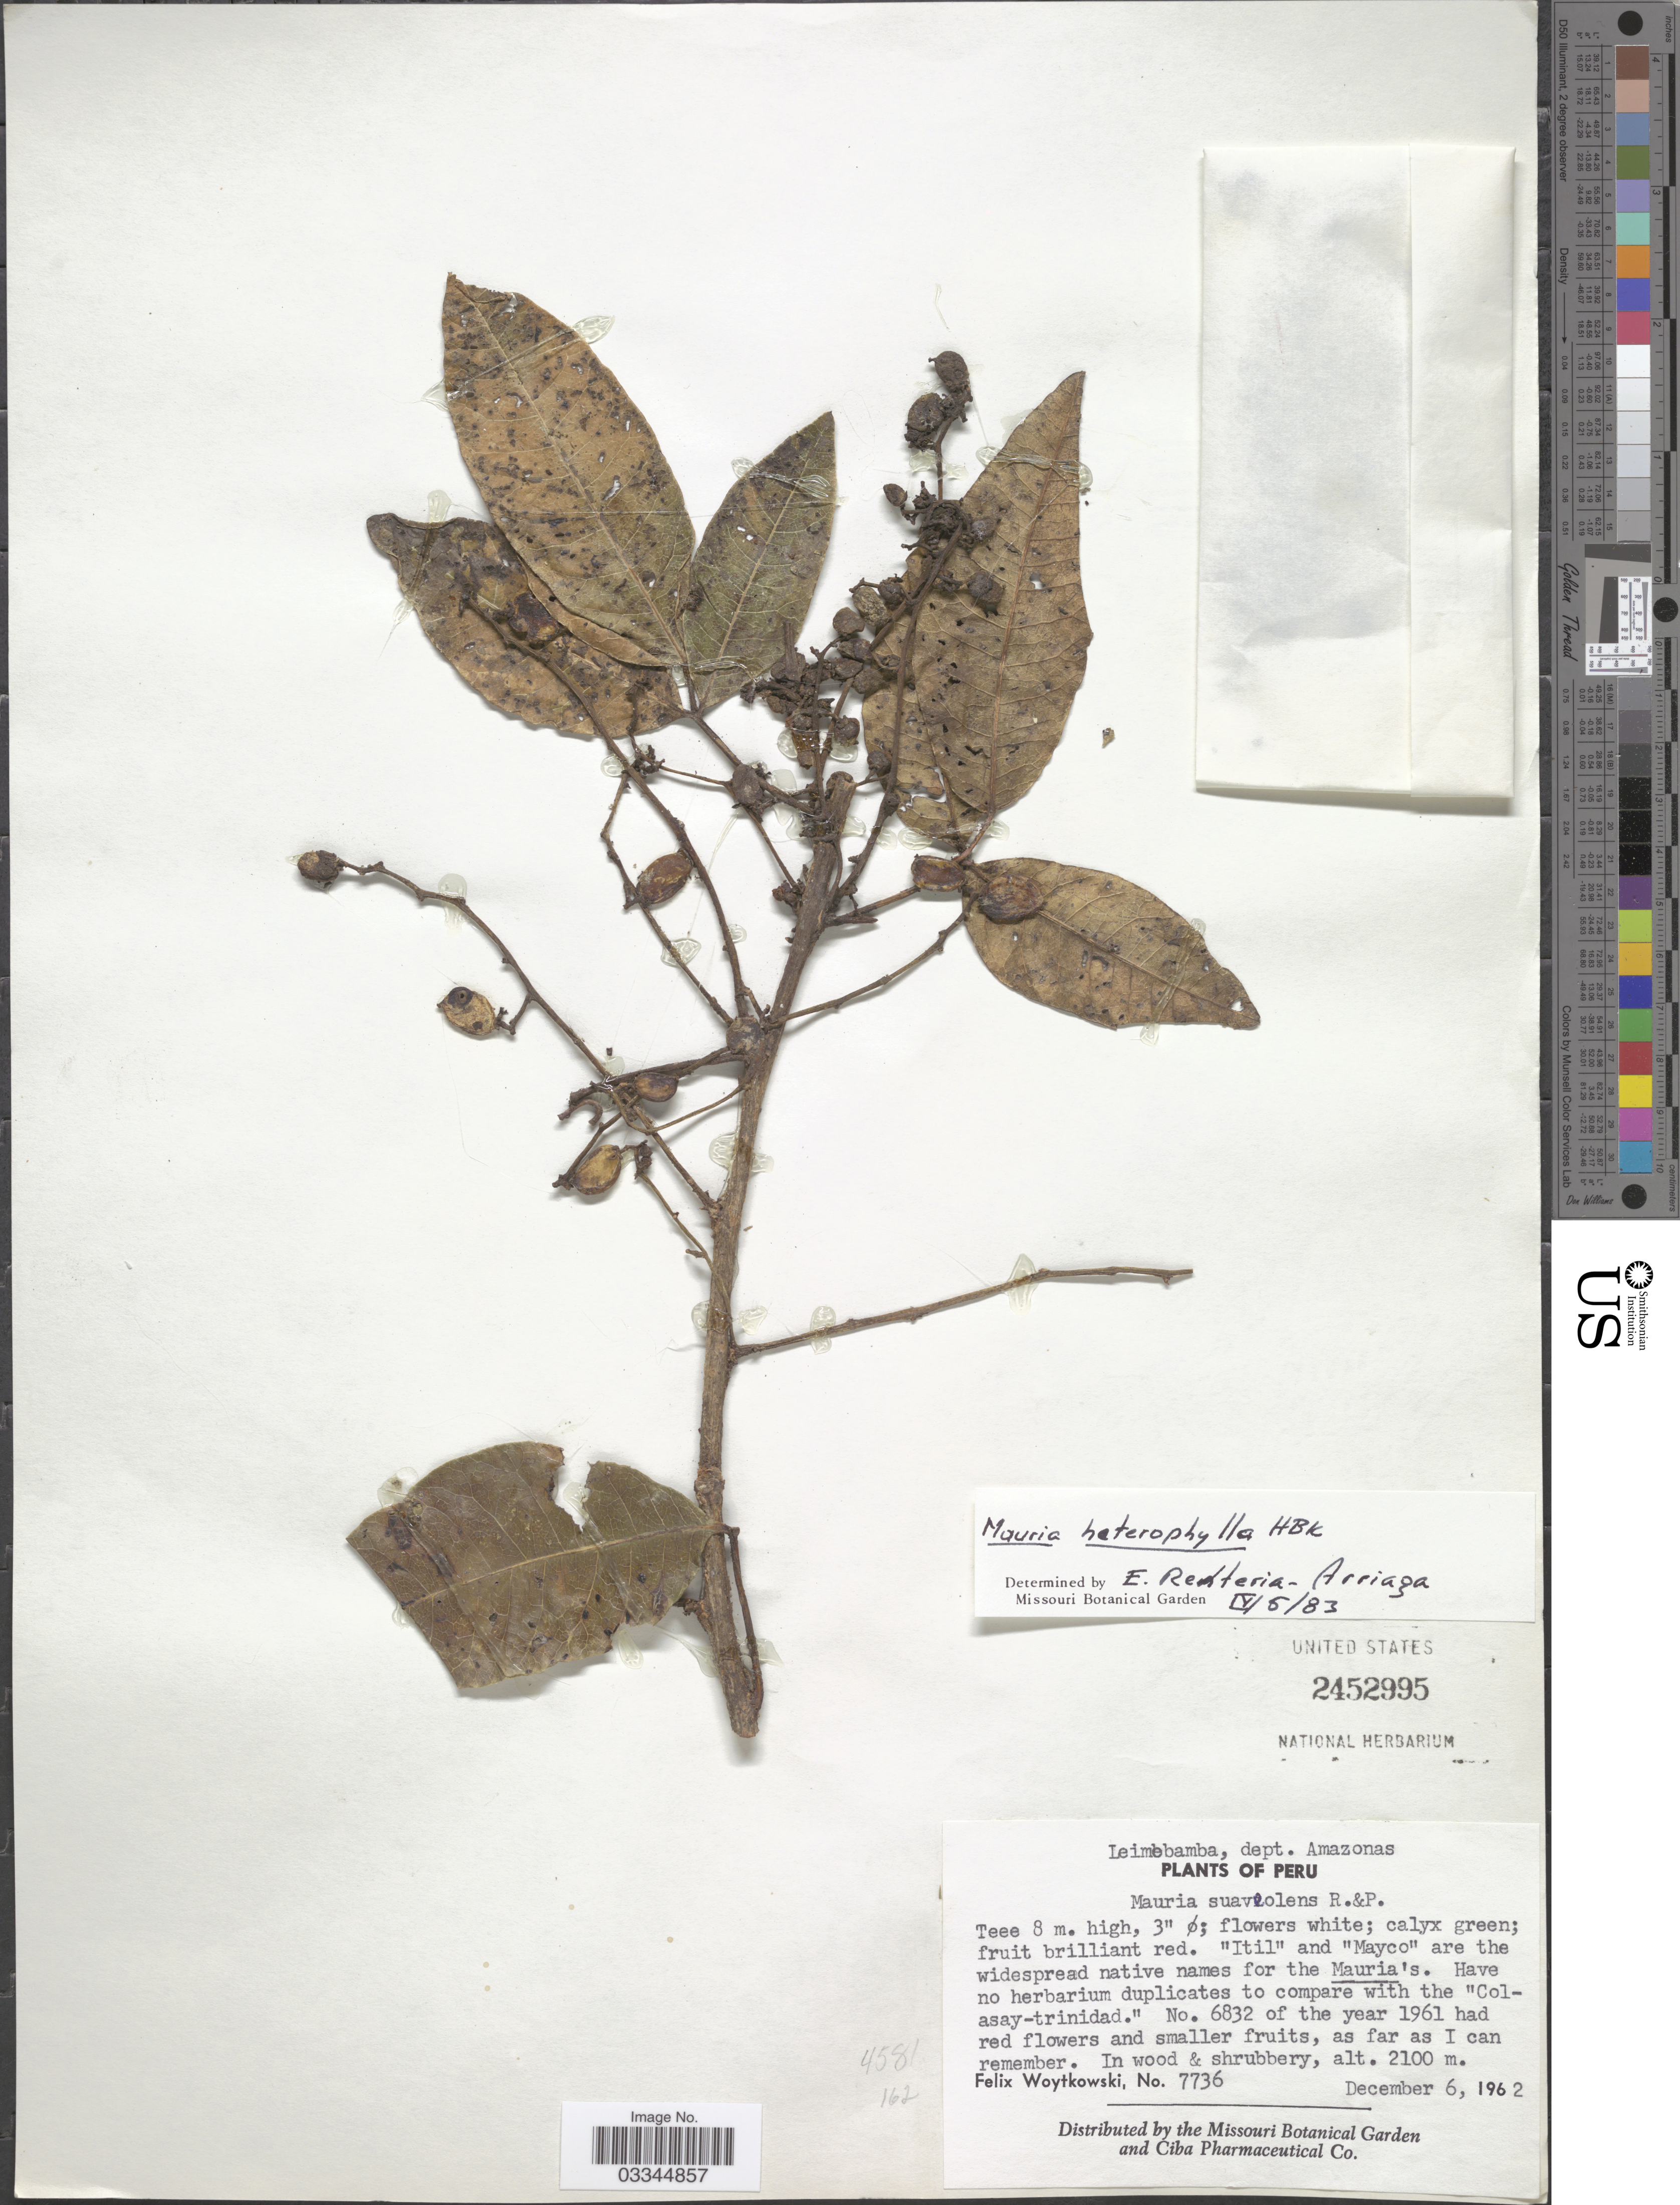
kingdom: Plantae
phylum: Tracheophyta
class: Magnoliopsida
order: Sapindales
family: Anacardiaceae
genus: Mauria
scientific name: Mauria heterophylla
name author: Kunth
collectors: F. Woytkowski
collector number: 7736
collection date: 1962-12-06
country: Peru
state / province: Amazonas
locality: Leimebamba, dept. Amazonas.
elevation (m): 2100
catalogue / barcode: US 2452995